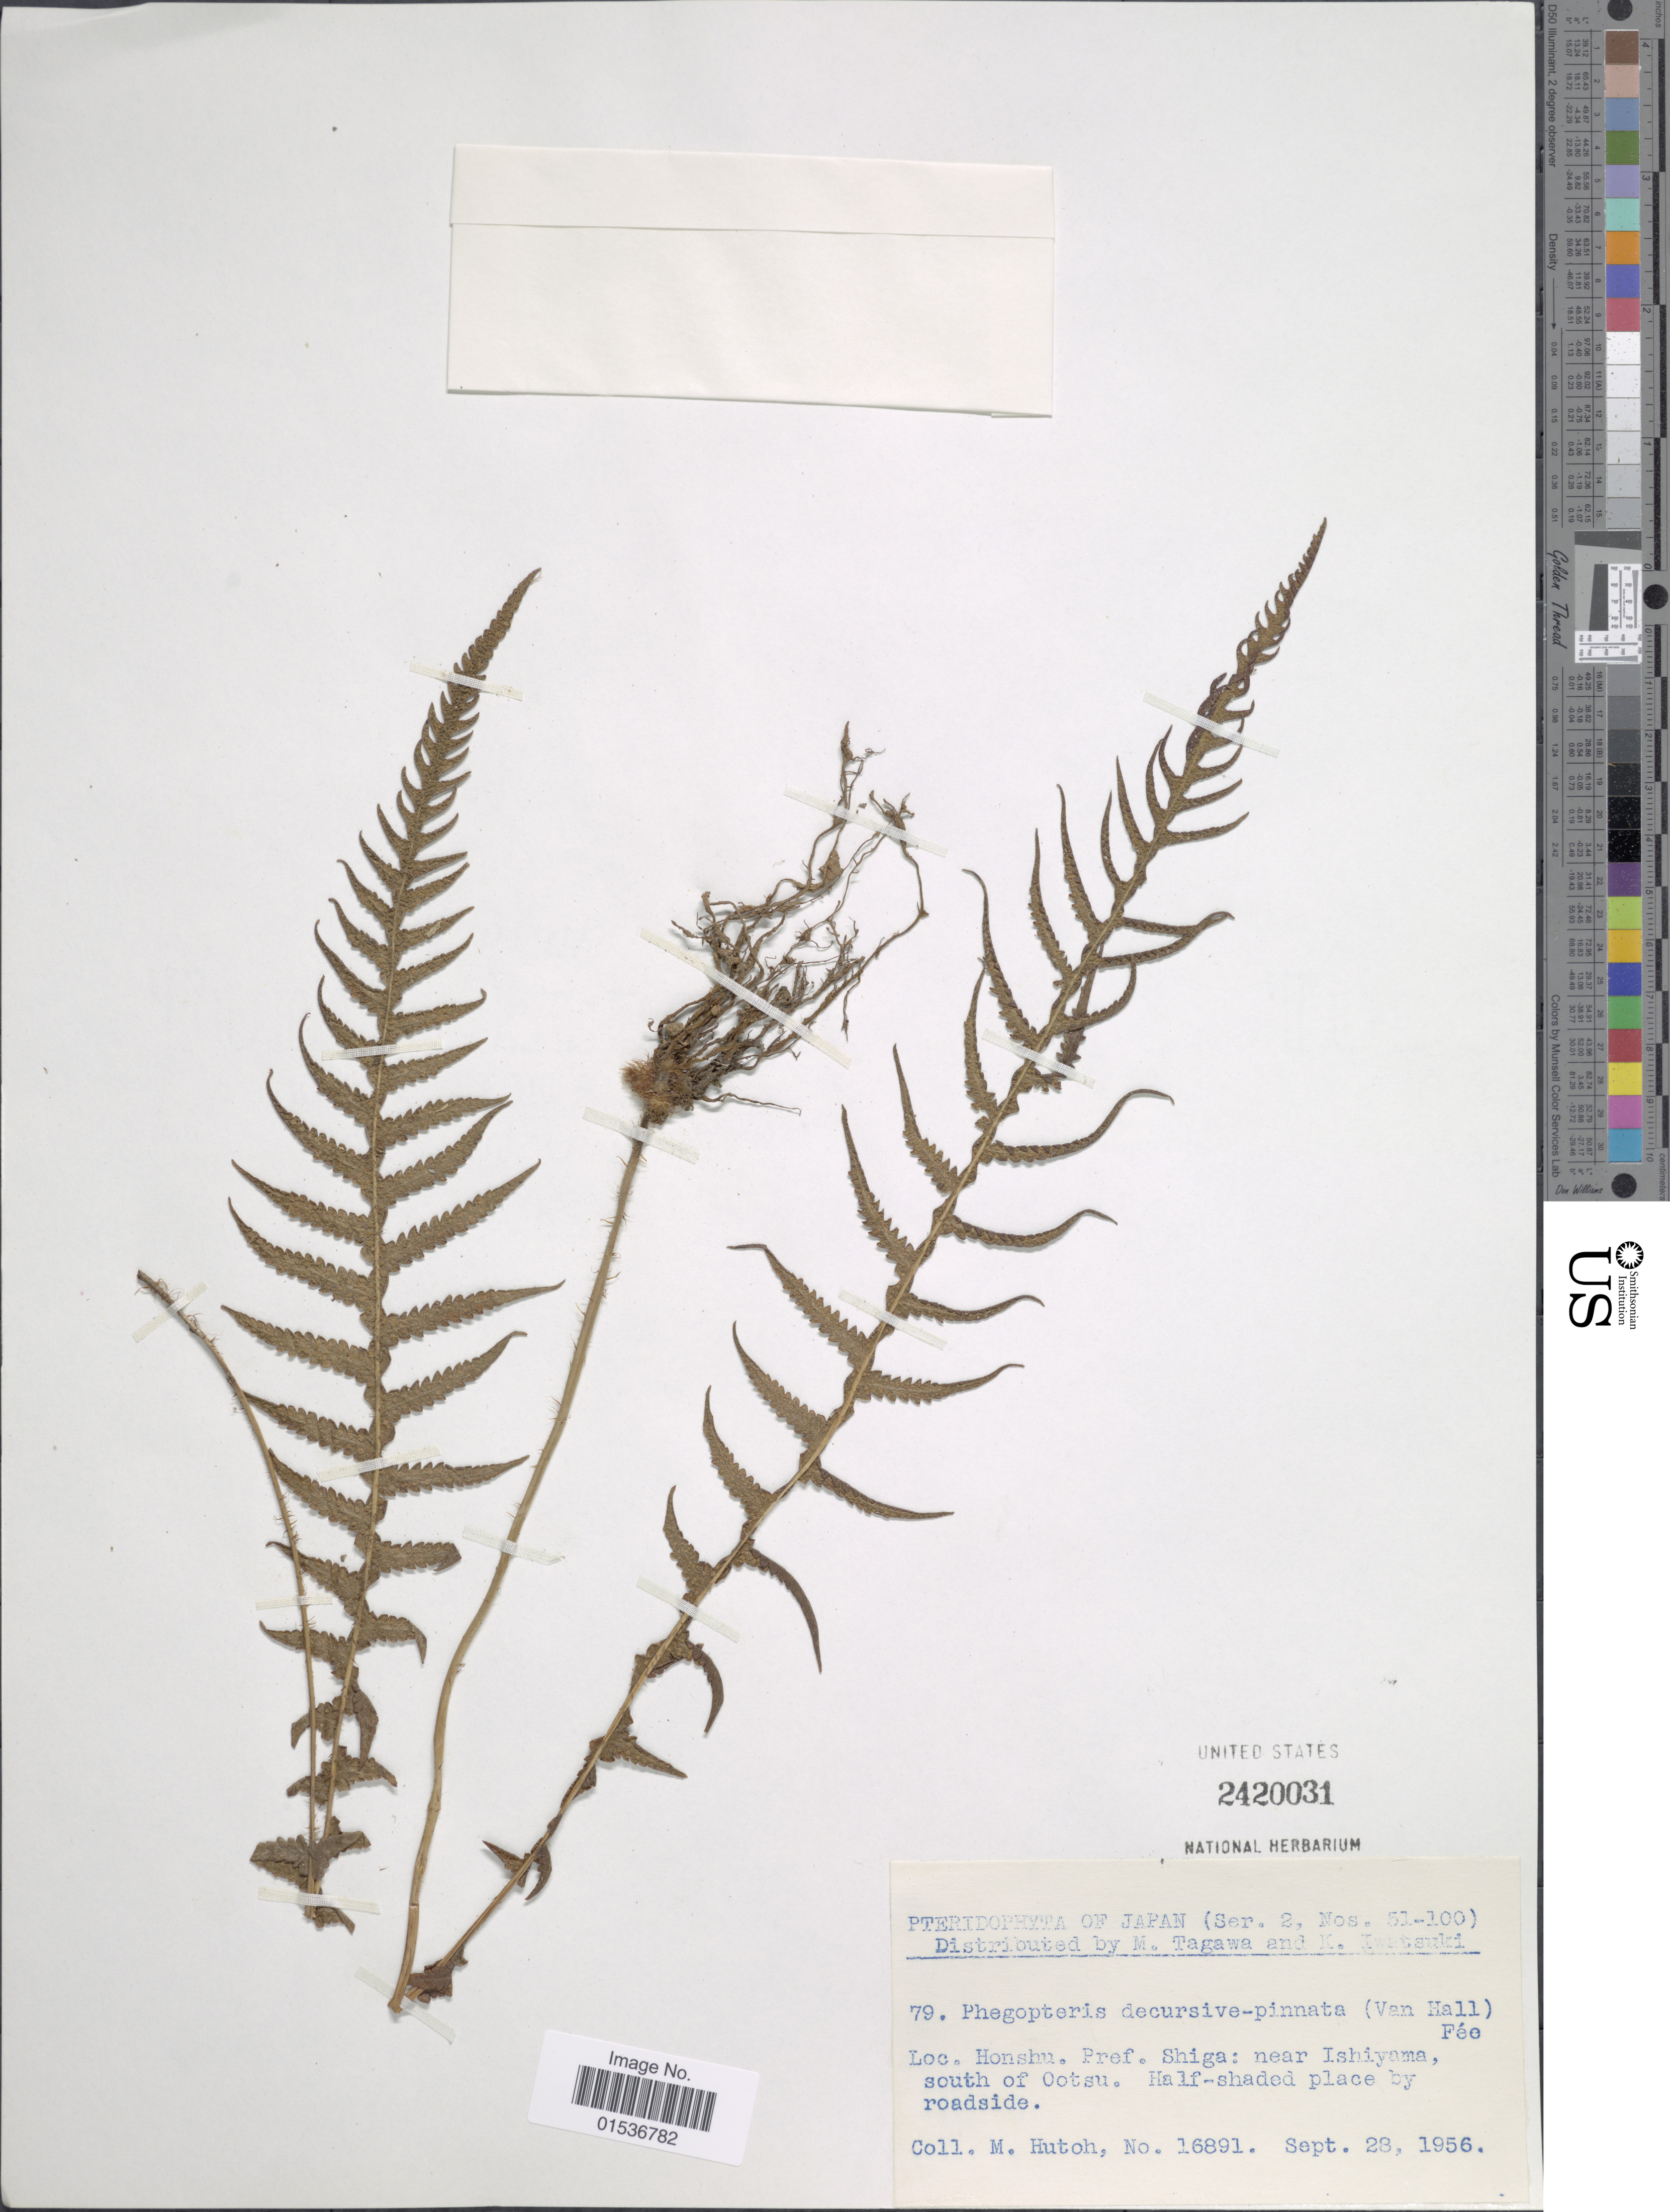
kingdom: Plantae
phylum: Tracheophyta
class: Polypodiopsida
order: Polypodiales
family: Thelypteridaceae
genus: Phegopteris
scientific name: Phegopteris decursivepinnata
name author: (H.C. Hall) Fée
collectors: M. Hutoh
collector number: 16891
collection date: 1956-09-28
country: Japan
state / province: Siga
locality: Honshu. Pref. Shiga: near Ishiyama, south of Ootsu.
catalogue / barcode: US 2420031